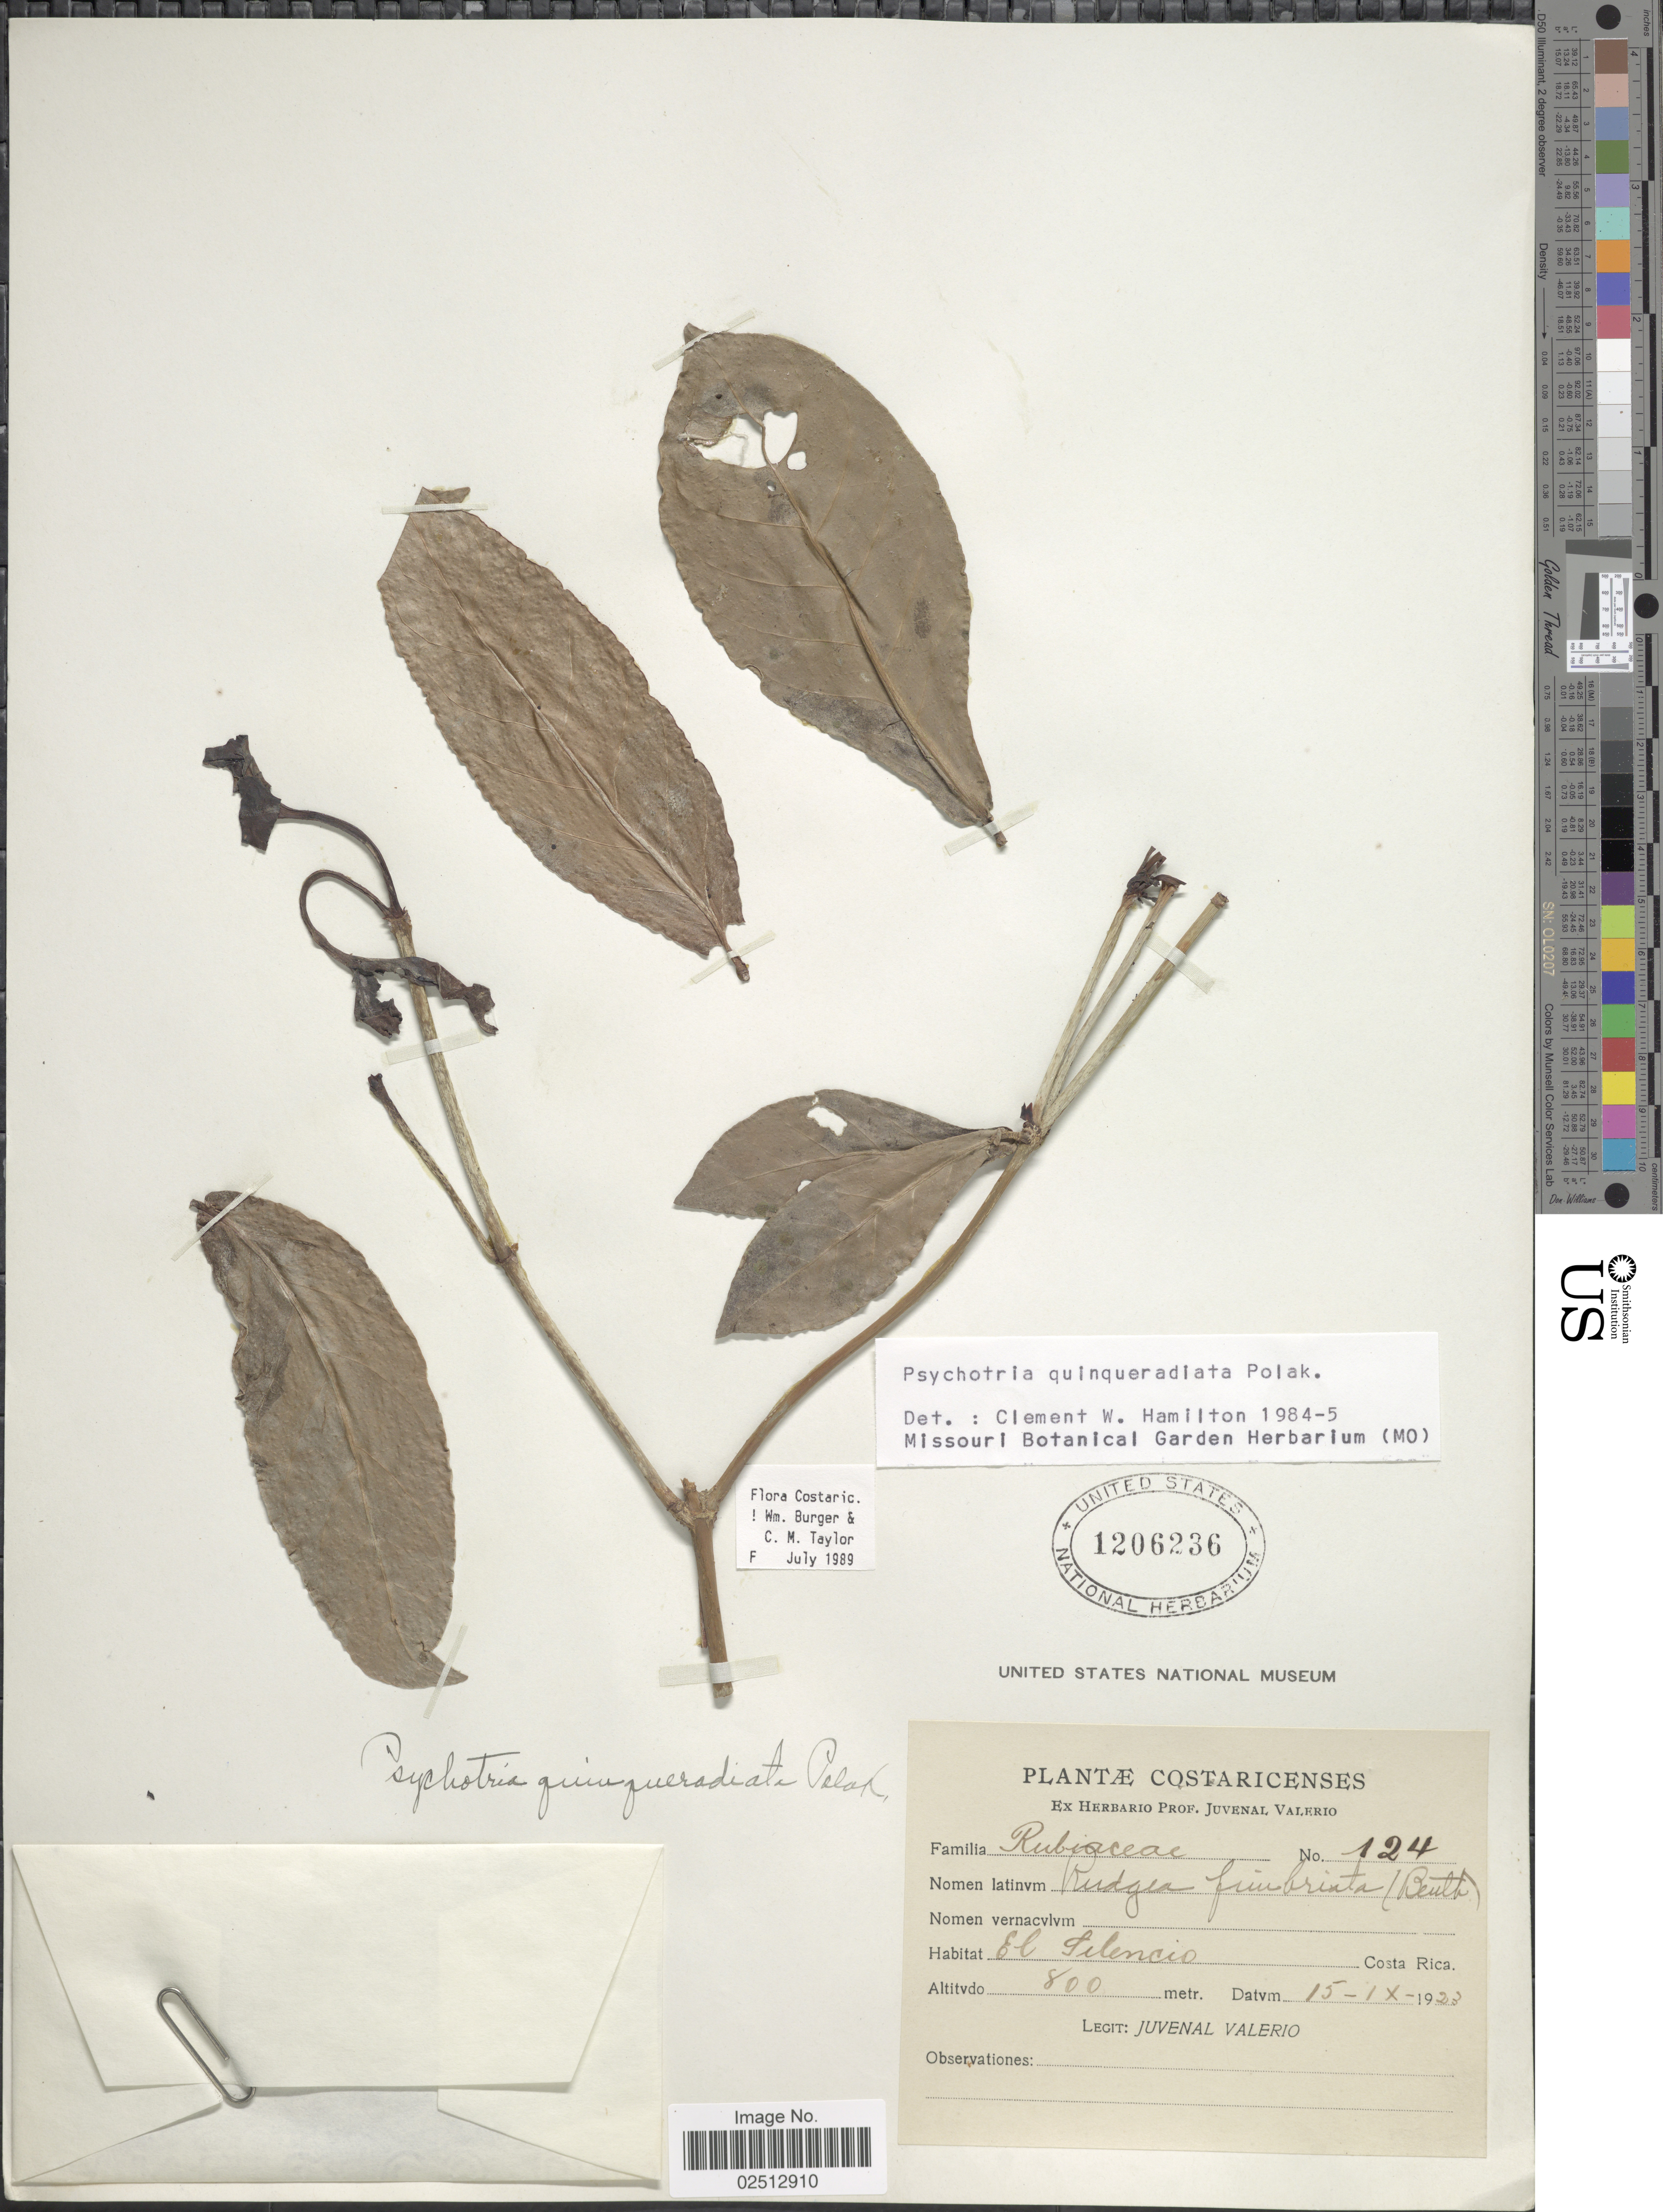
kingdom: Plantae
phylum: Tracheophyta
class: Magnoliopsida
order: Gentianales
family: Rubiaceae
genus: Psychotria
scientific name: Psychotria quinqueradiata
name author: Pol.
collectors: J. Valerio R.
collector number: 124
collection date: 1923-09-15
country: Costa Rica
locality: El Silencio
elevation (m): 800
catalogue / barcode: US 1206236